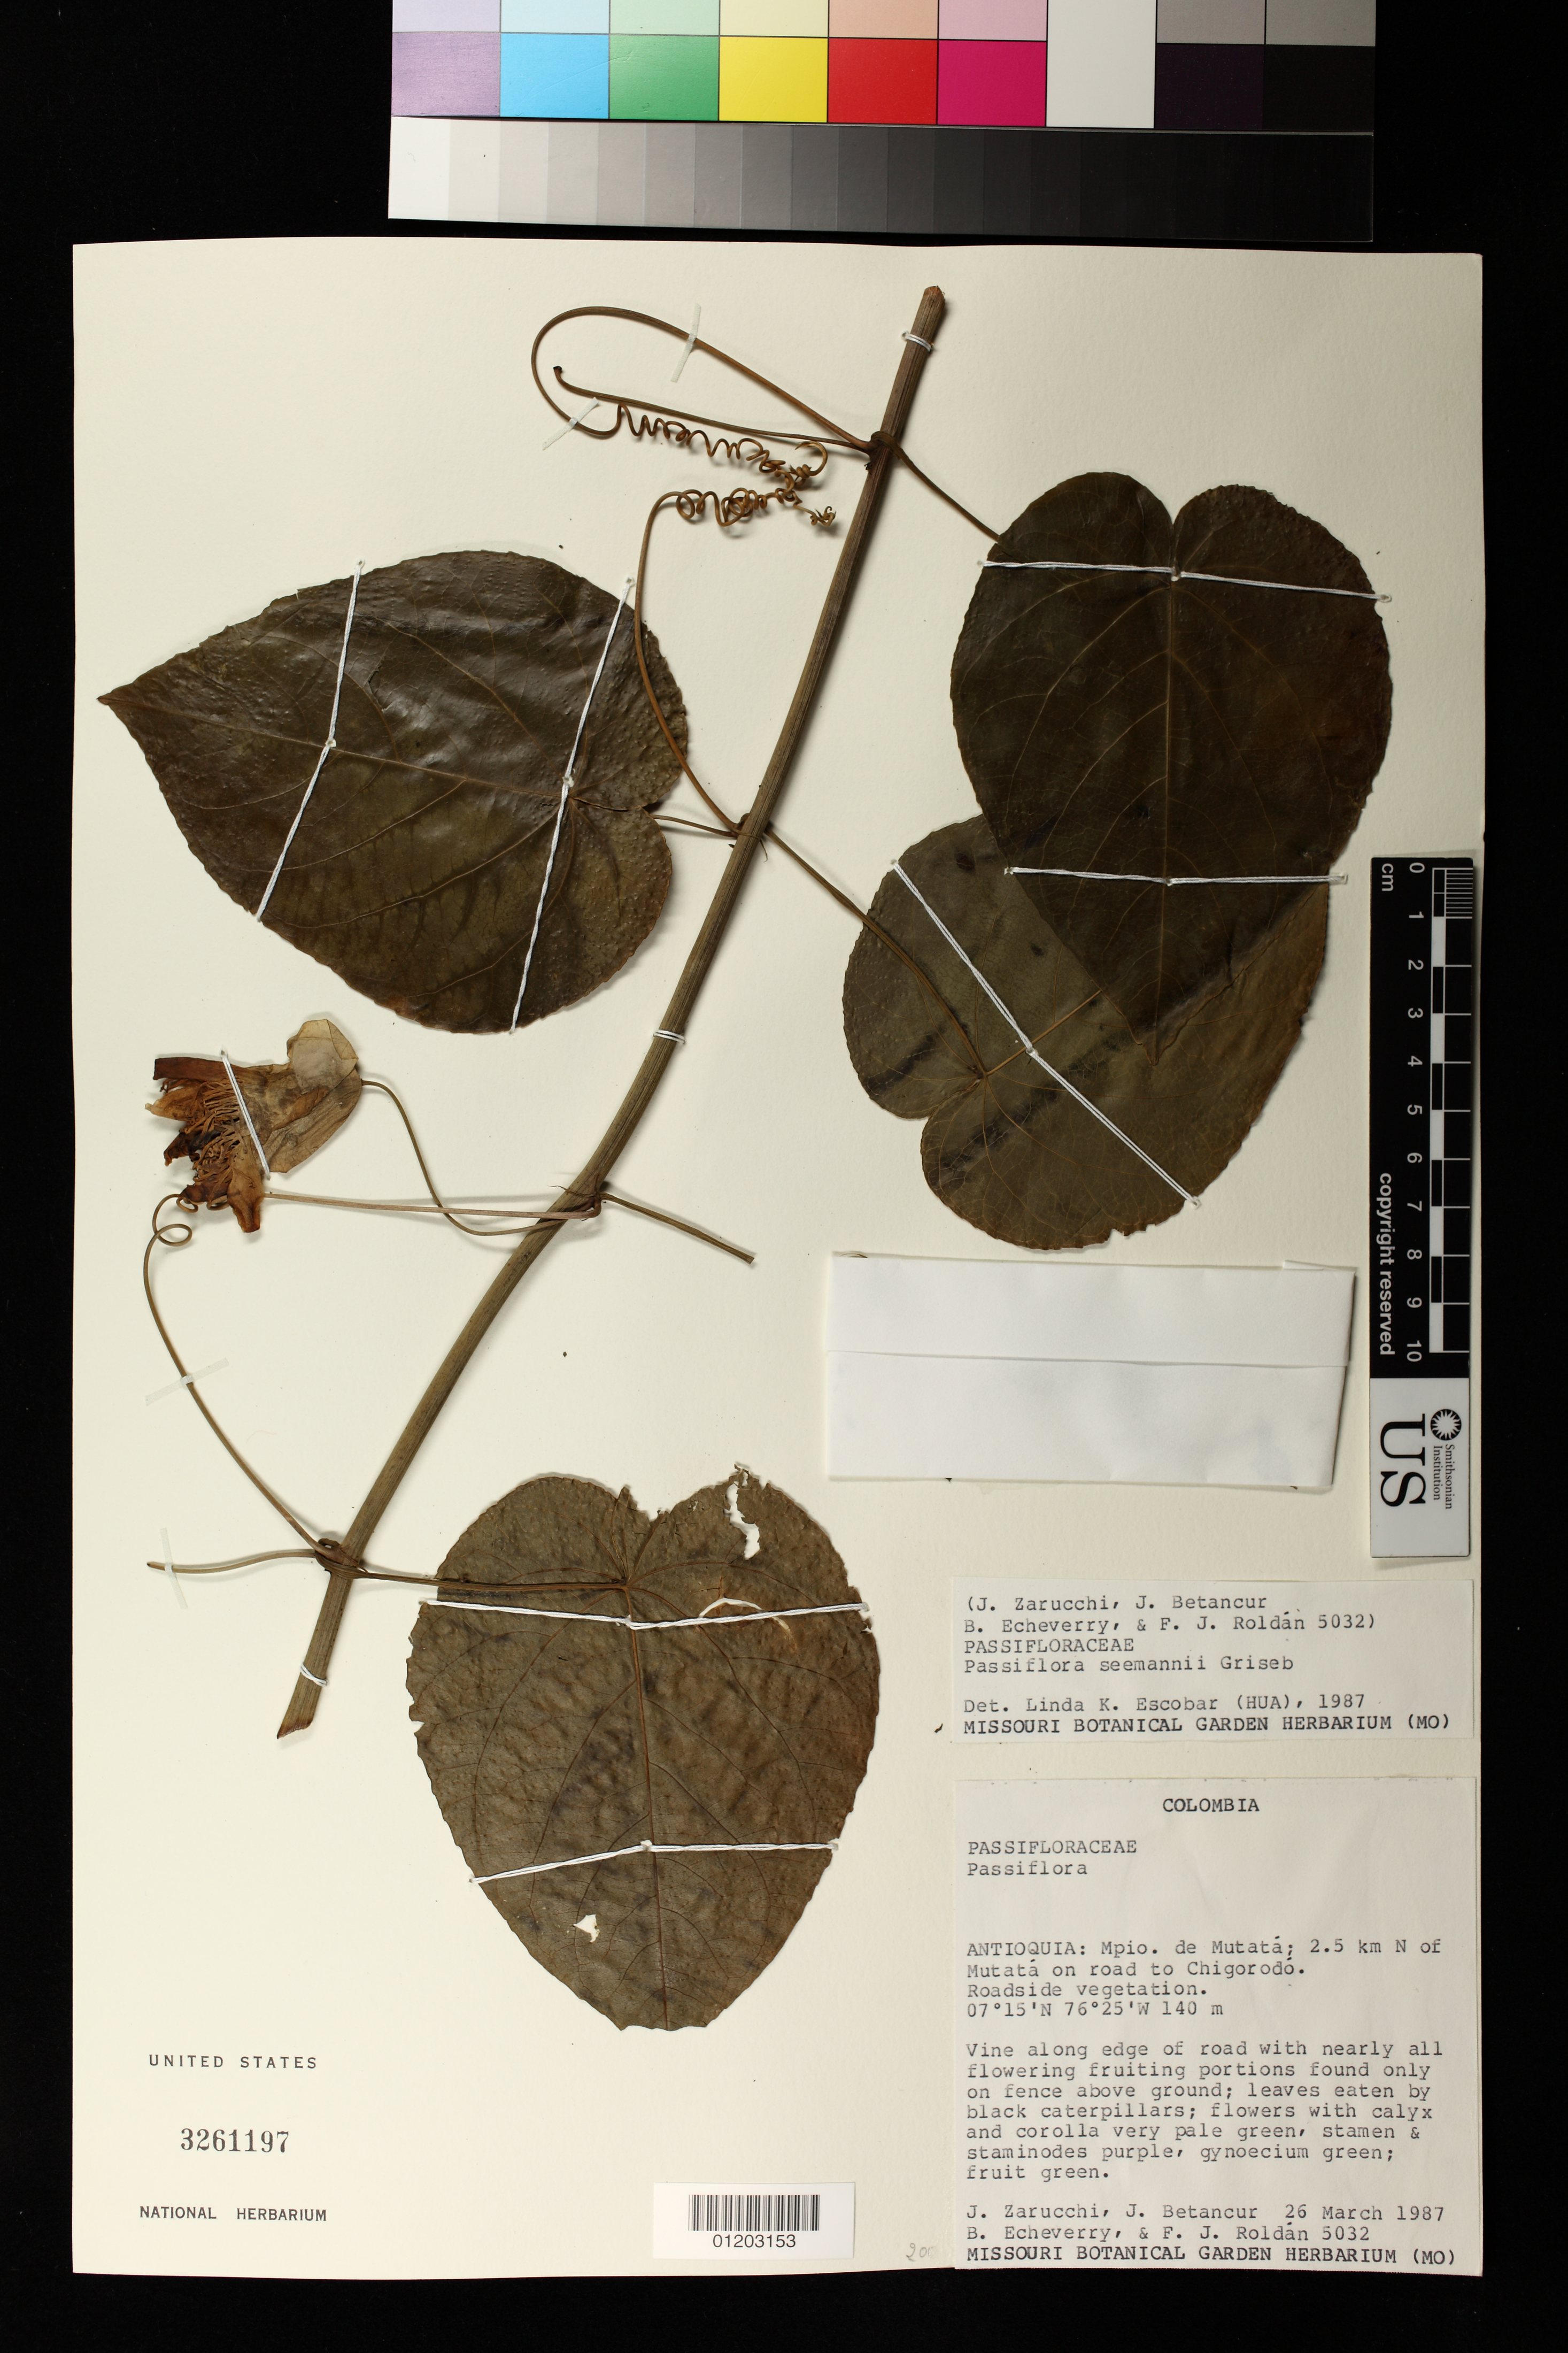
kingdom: Plantae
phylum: Tracheophyta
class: Magnoliopsida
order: Malpighiales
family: Passifloraceae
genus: Passiflora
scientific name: Passiflora seemannii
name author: Griseb.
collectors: J. L. Zarucchi, J. C. Betancur, B. Echeverry & F. J. Roldán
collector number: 5032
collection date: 1987-03-26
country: Colombia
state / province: Antioquia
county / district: Mutata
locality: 2.5 km N of Mutata on road to Chigorodo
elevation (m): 140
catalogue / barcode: US 3261197